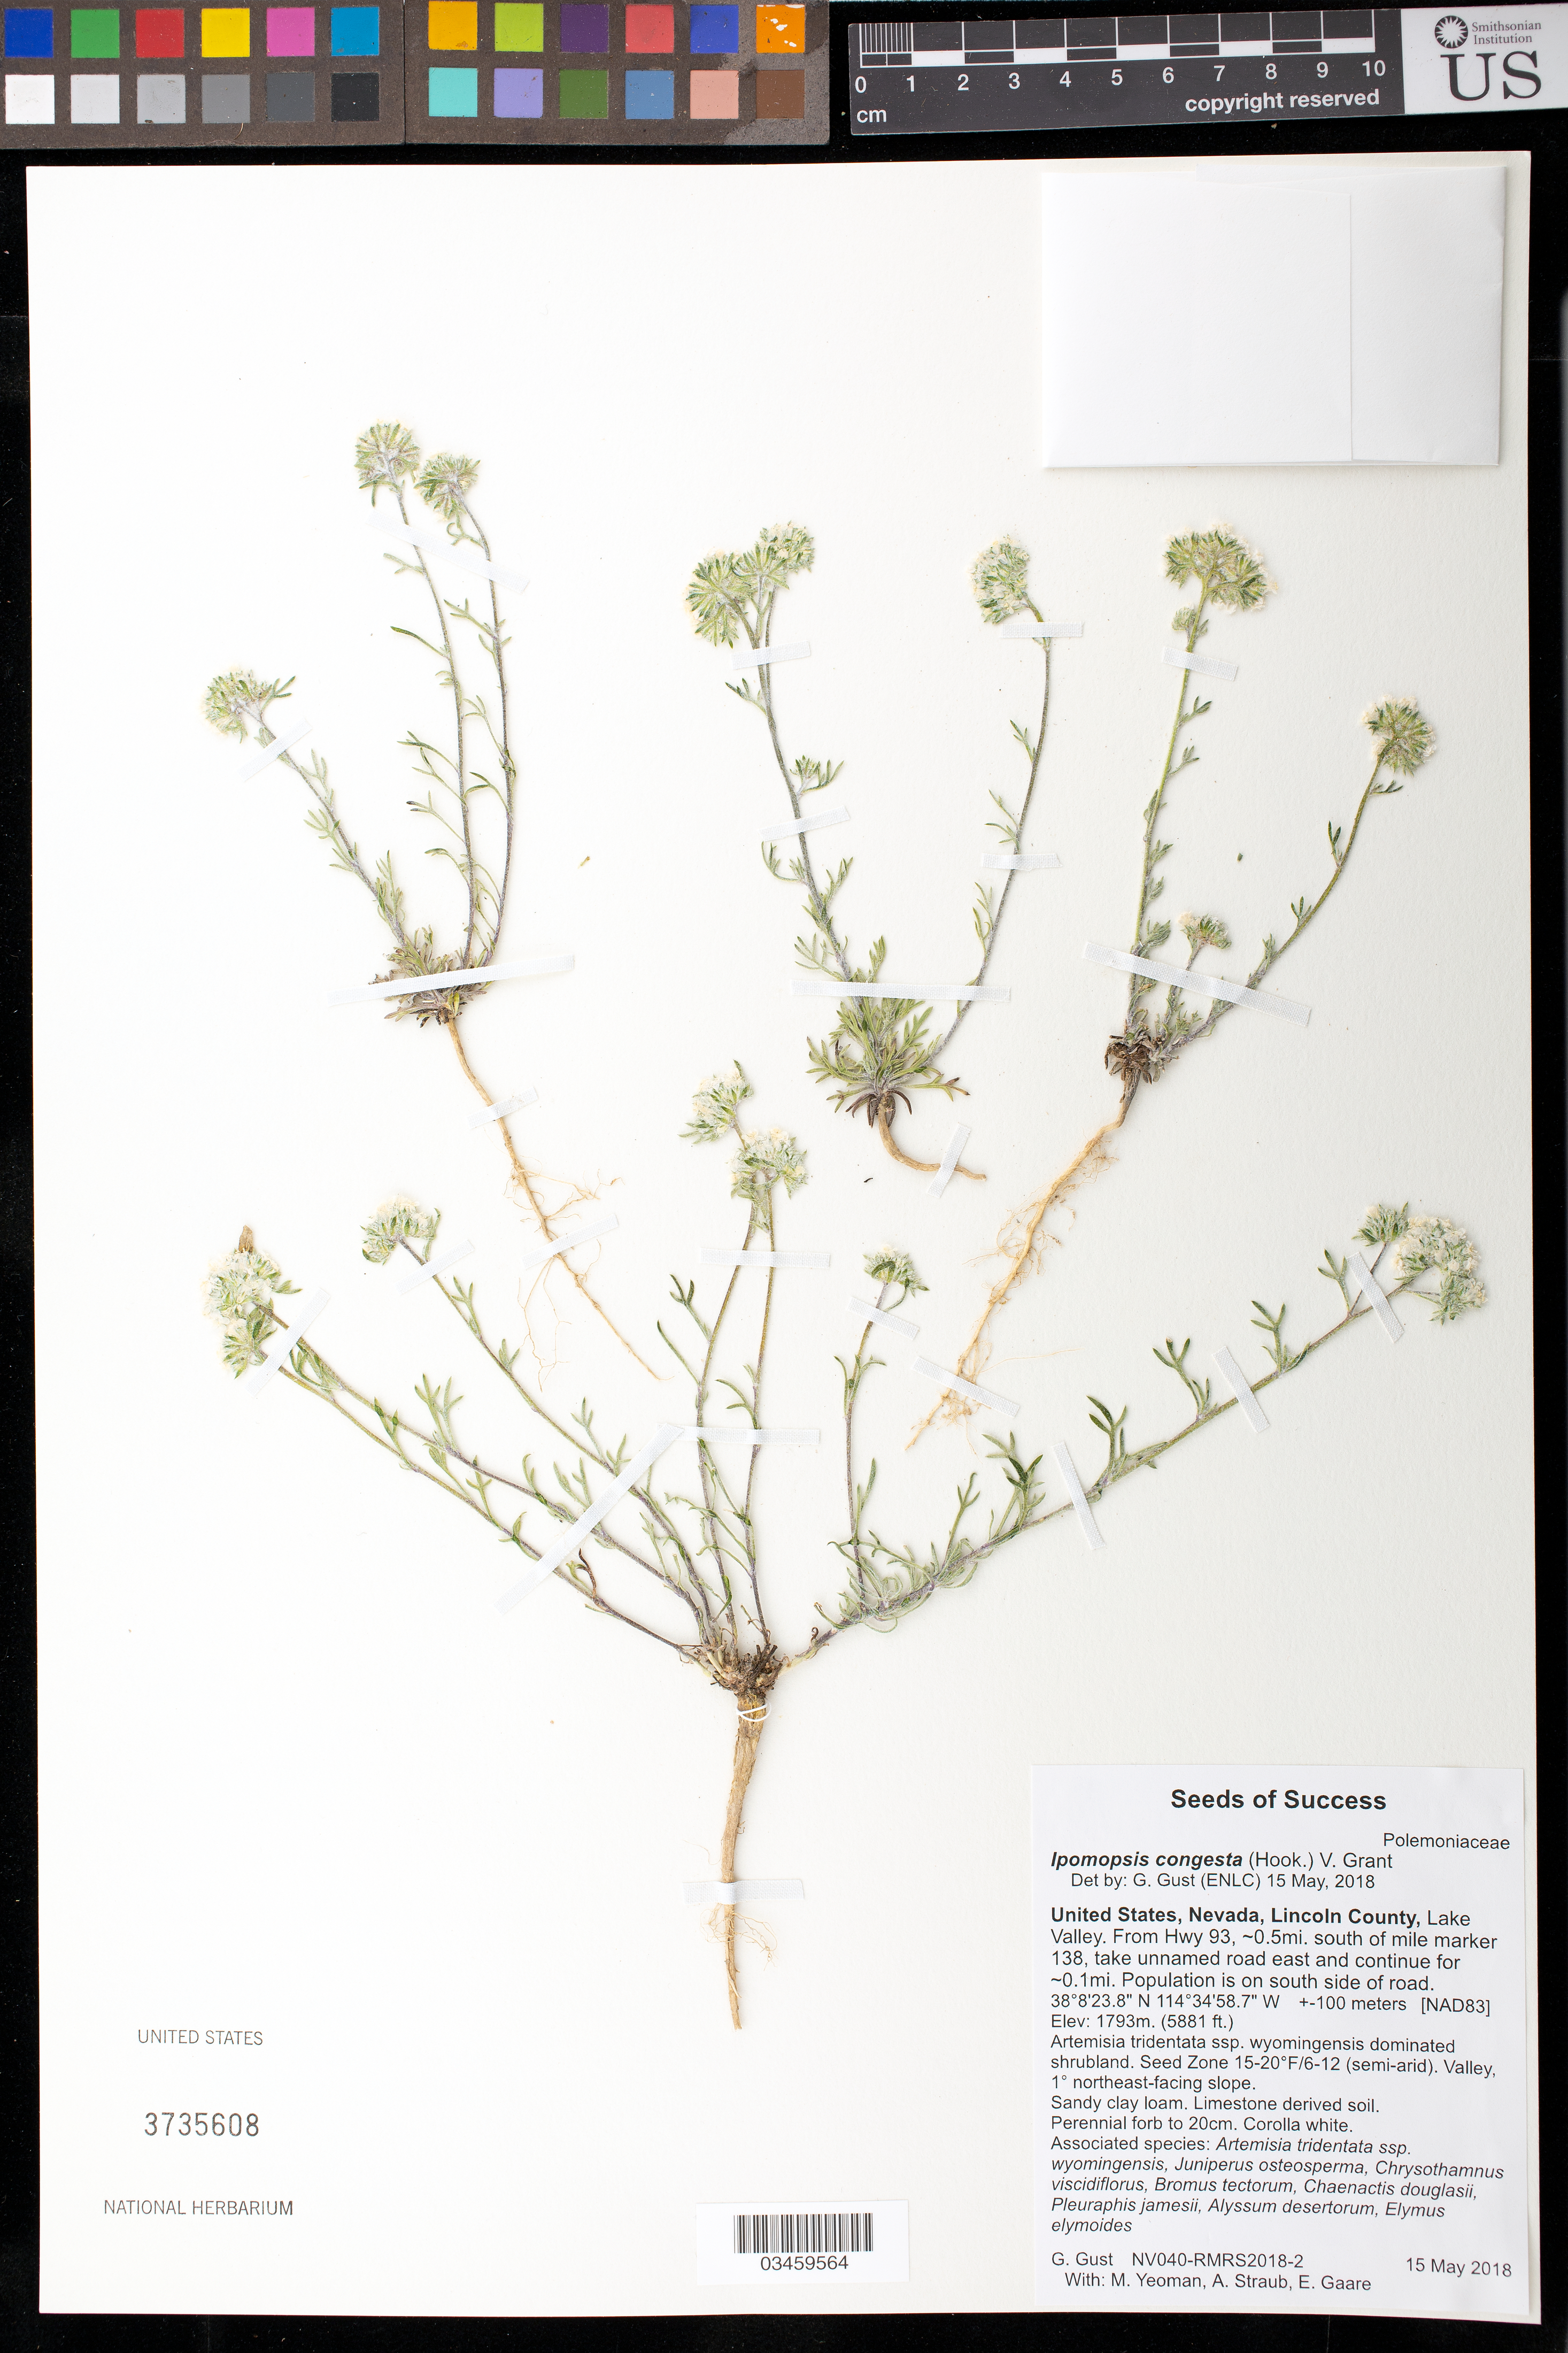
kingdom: Plantae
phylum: Tracheophyta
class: Magnoliopsida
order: Ericales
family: Polemoniaceae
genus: Ipomopsis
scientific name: Ipomopsis congesta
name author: (Hook.) V.E. Grant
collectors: M. Yeoman, A. Straub & E. Gaare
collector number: NV040-RMRS2018-2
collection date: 2015-05-15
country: United States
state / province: Nevada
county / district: Lincoln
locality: Lake Valley. From Hwy 93, 0.5 mi S of mile marker 138, take unnamed road E and continue for 0.1 mi.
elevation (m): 1793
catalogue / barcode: US 3735608